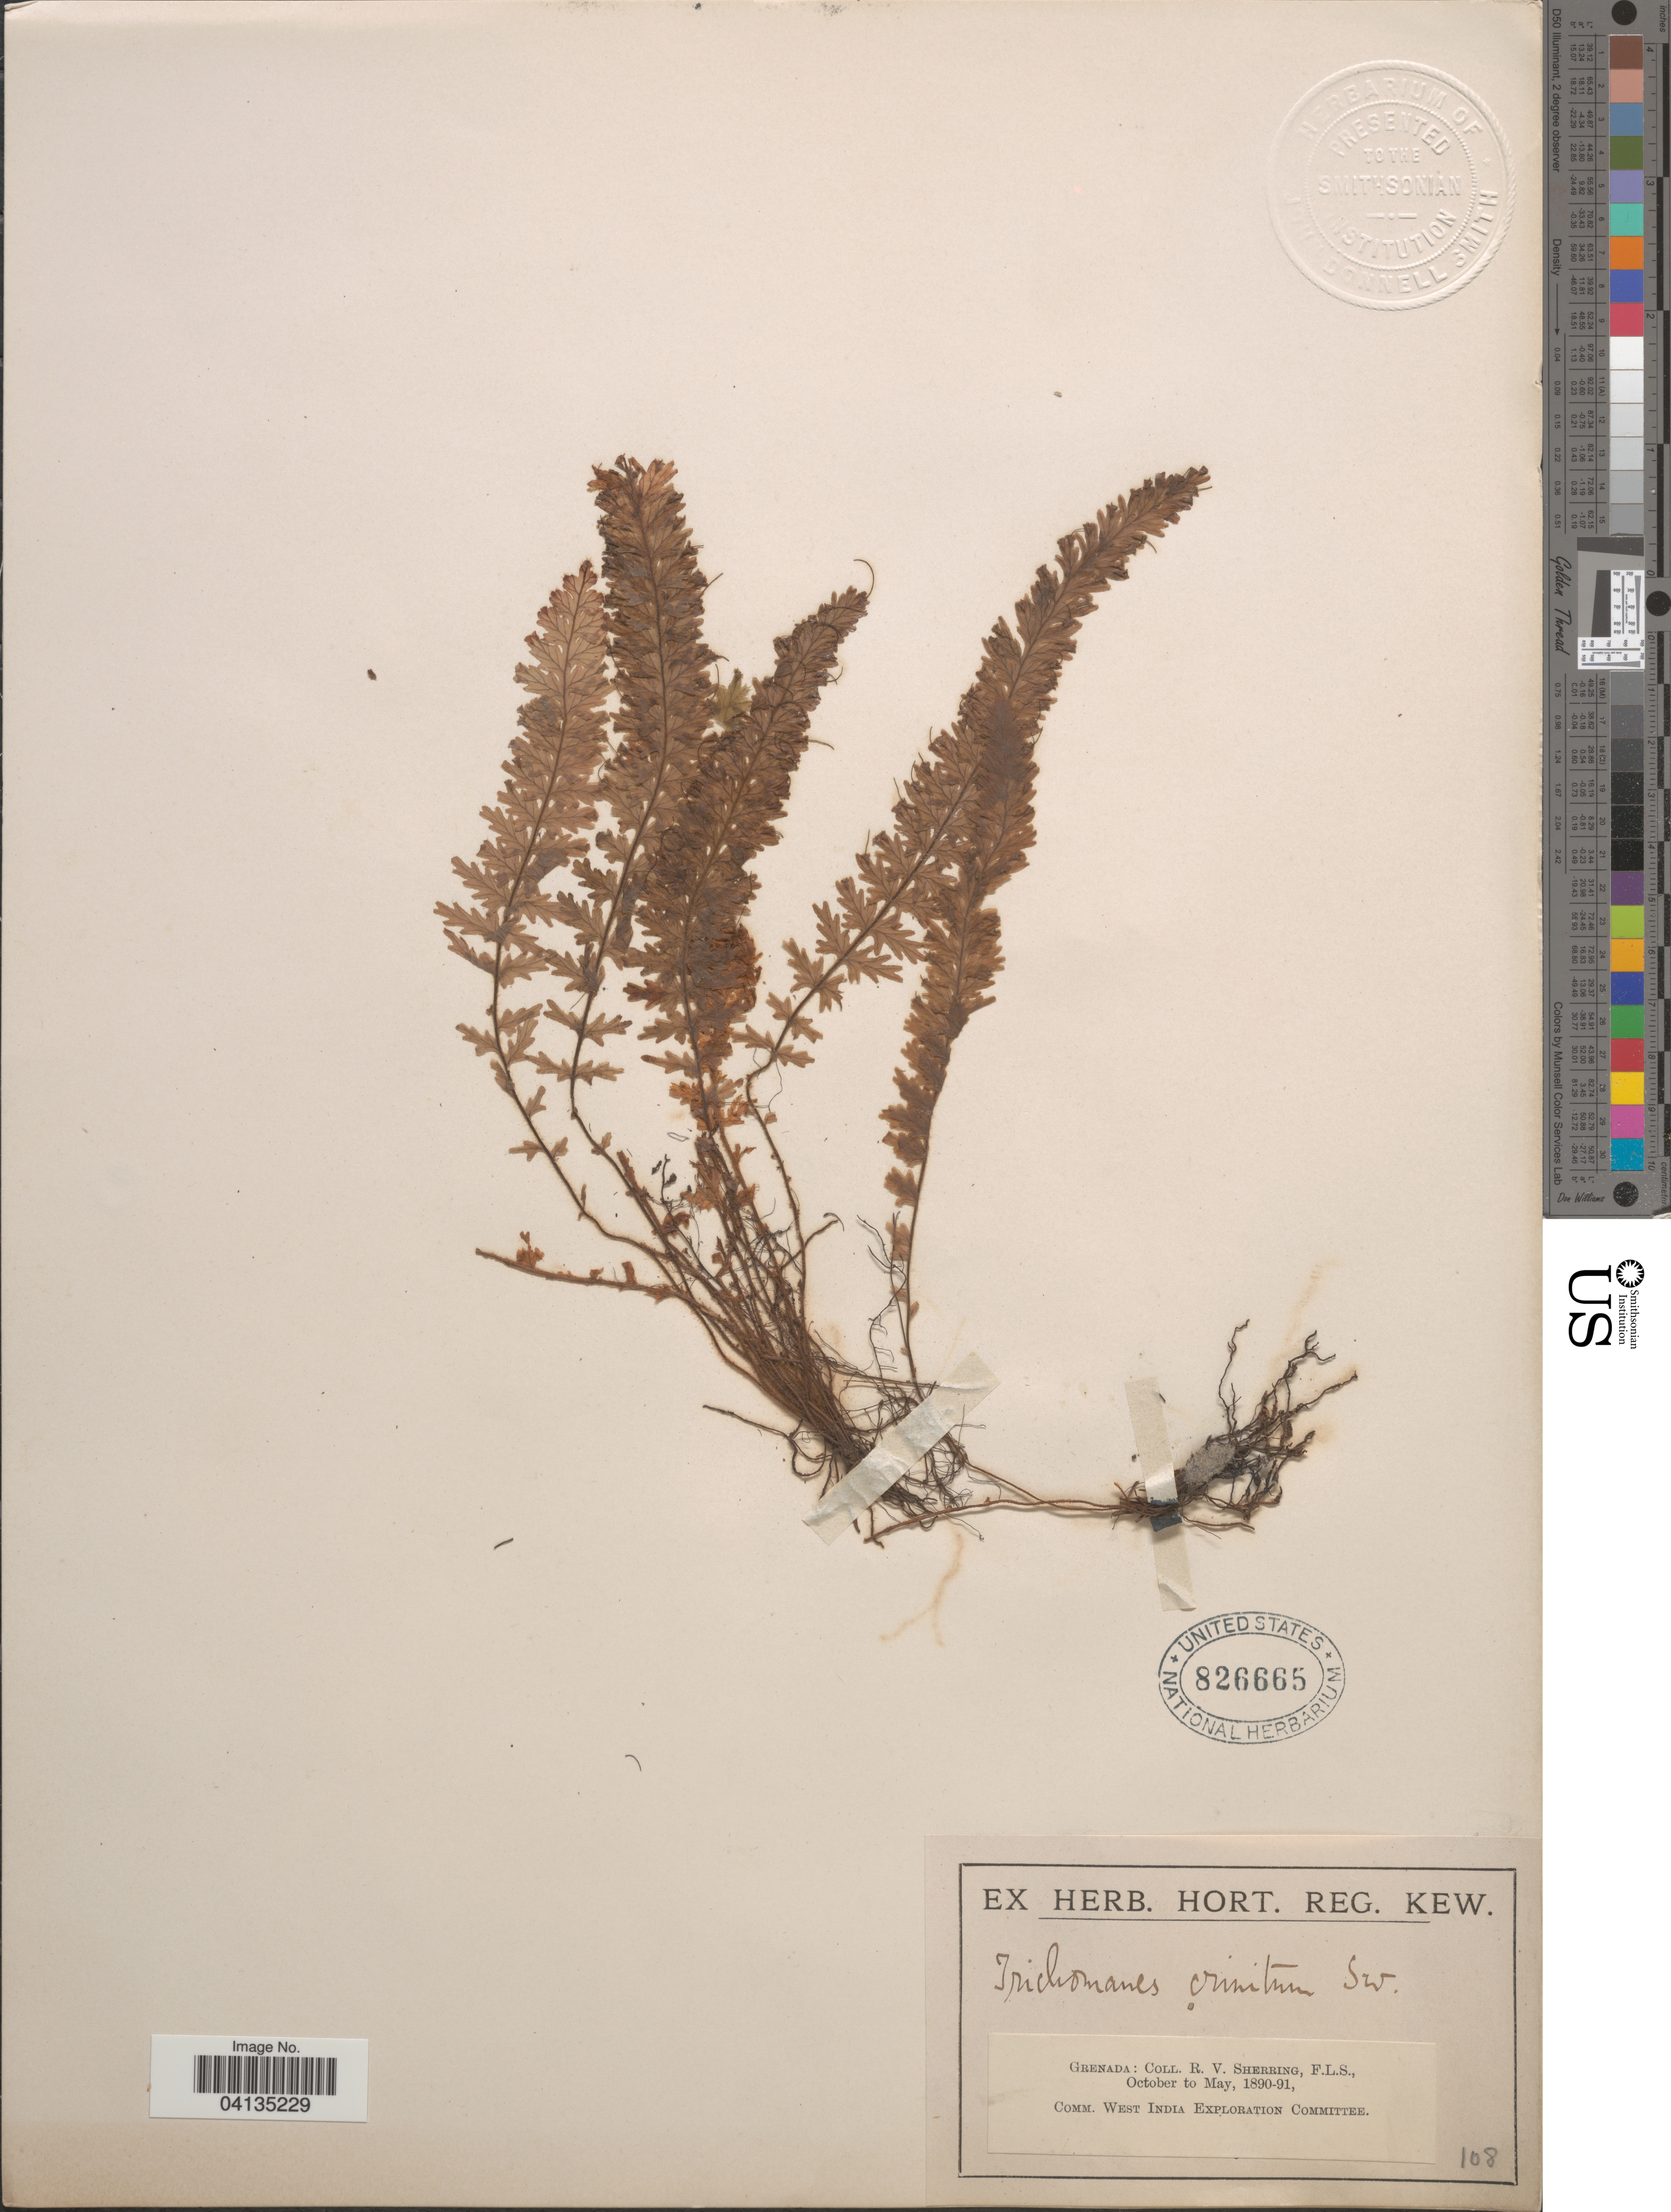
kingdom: Plantae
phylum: Tracheophyta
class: Polypodiopsida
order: Hymenophyllales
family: Hymenophyllaceae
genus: Trichomanes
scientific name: Trichomanes crinitum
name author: Sw.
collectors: R. Sherring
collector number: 108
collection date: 1890/1891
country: Grenada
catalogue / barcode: US 826665